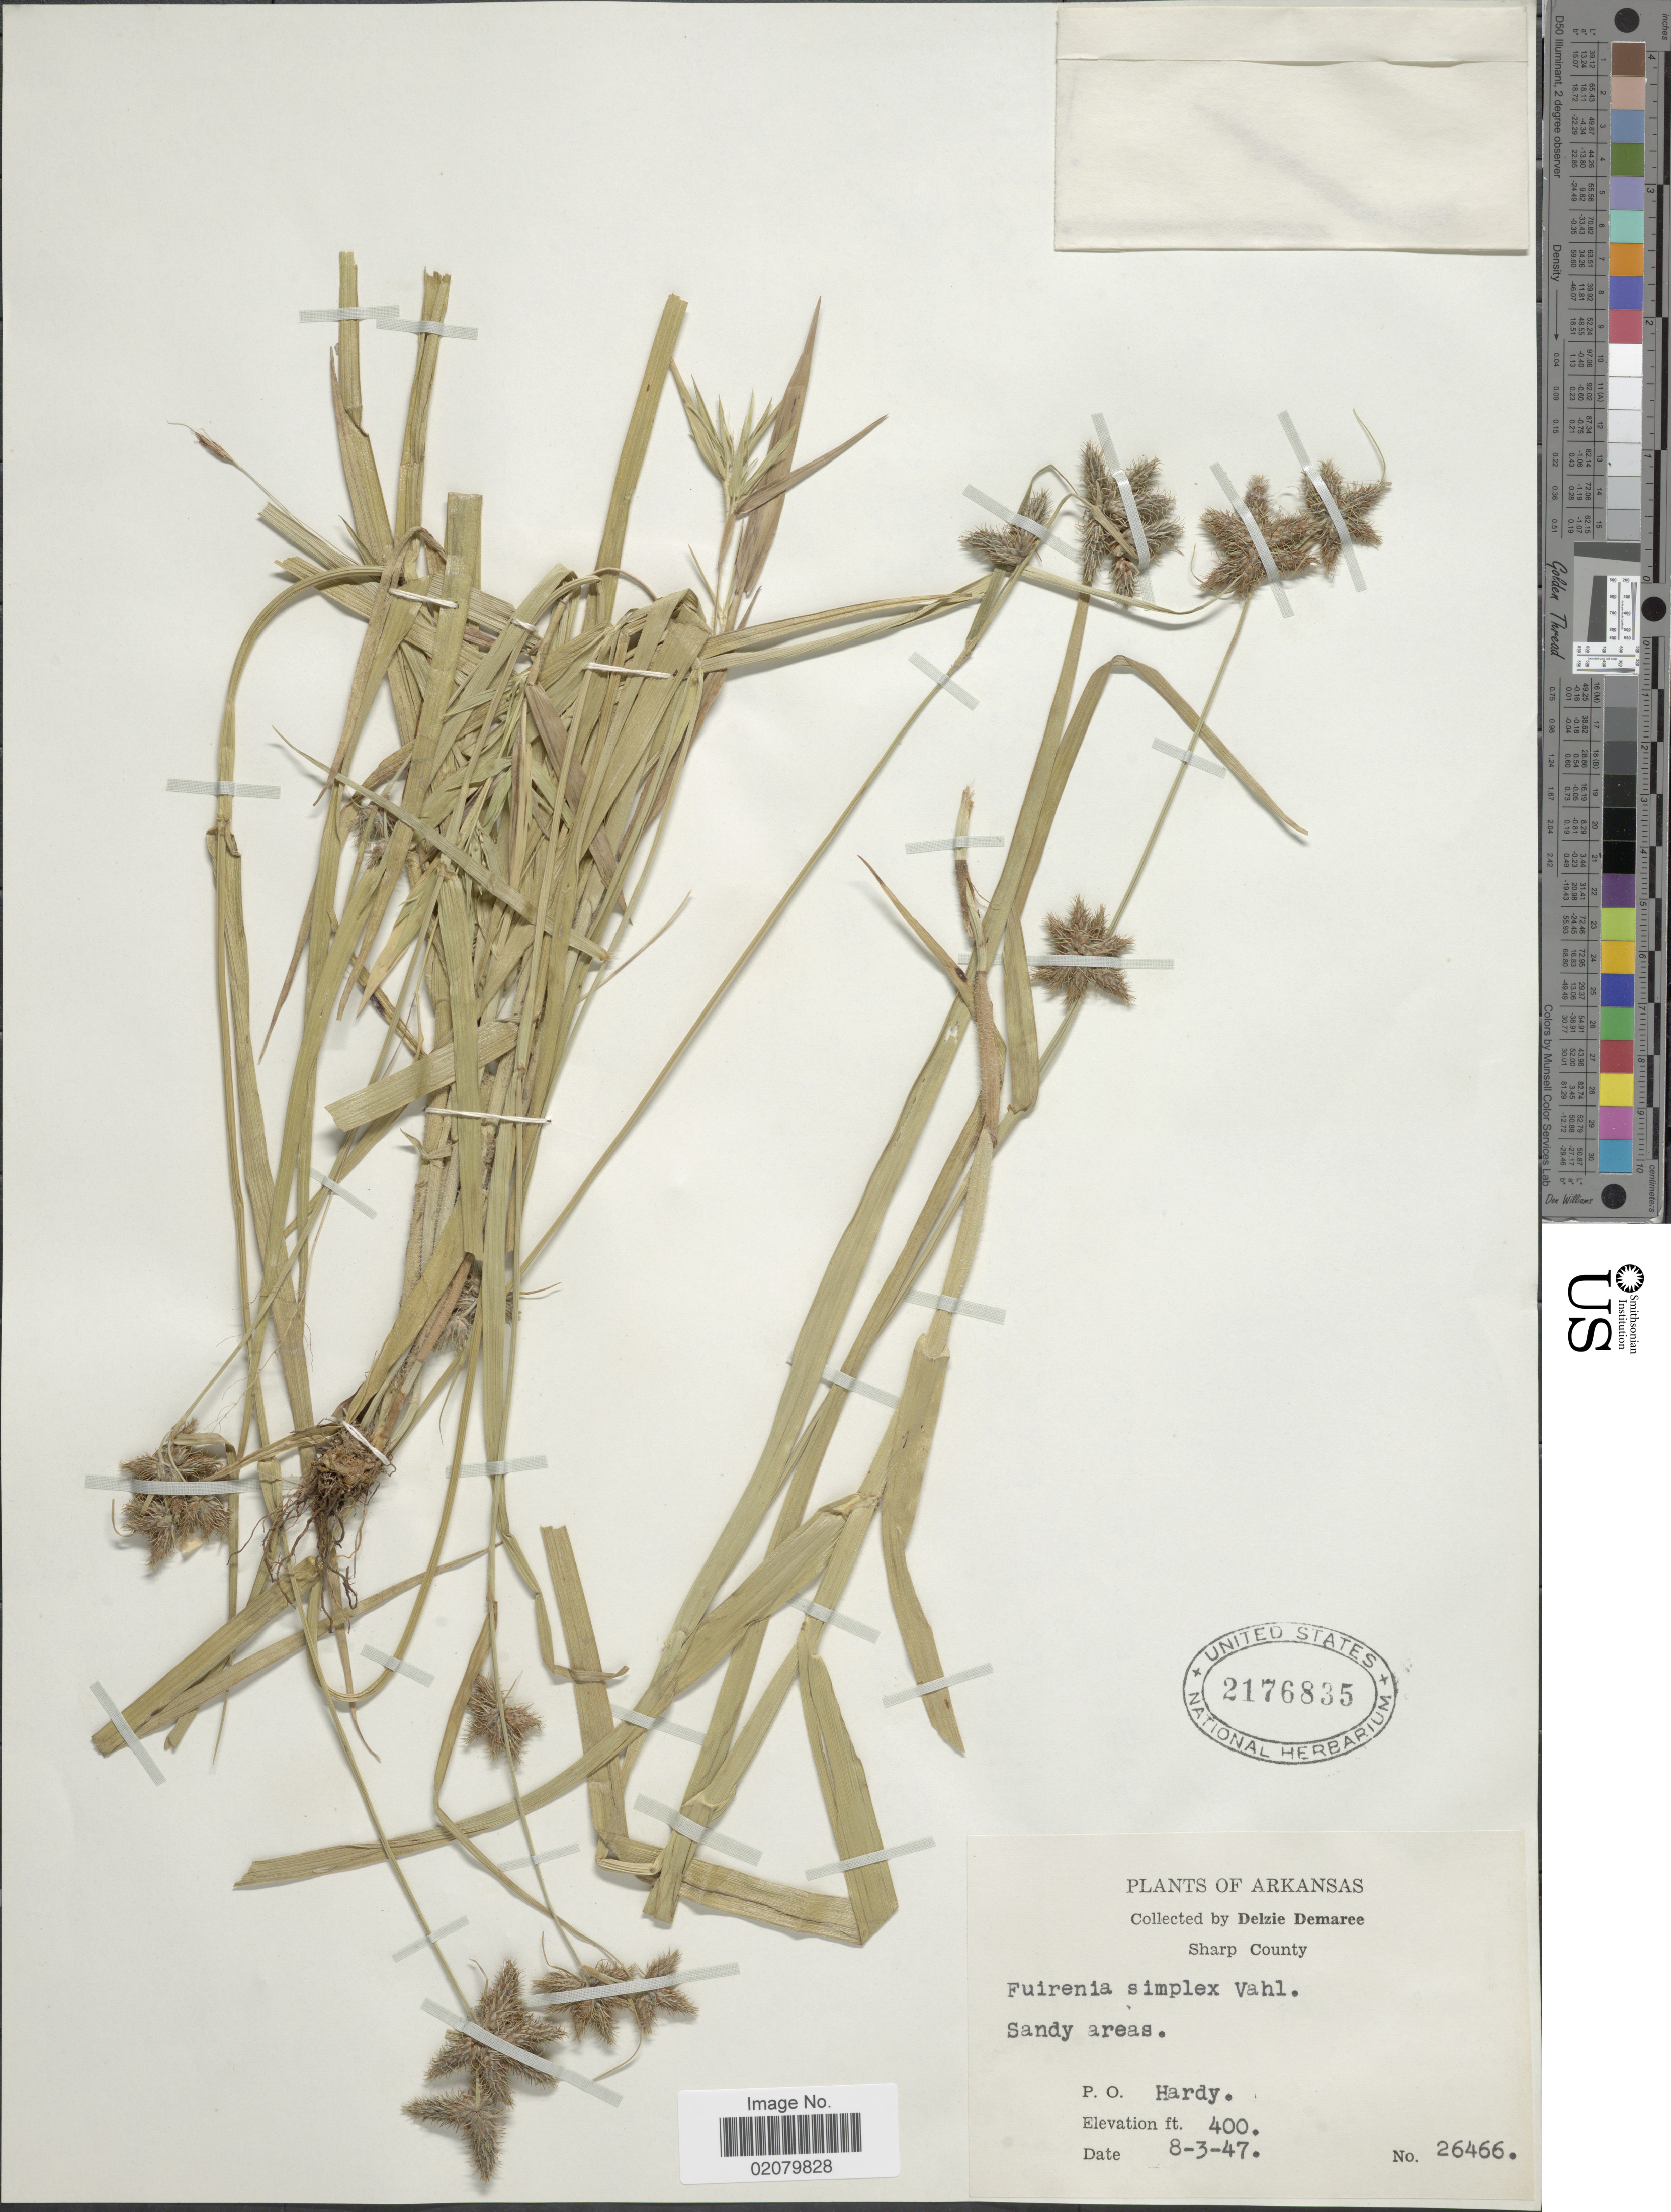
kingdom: Plantae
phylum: Tracheophyta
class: Liliopsida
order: Poales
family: Cyperaceae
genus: Fuirena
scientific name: Fuirena simplex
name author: Vahl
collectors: D. Demaree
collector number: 26466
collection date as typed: Transcribed d/m/y: 3/8/47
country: United States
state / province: Arkansas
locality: Sharp County, Hardy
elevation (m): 122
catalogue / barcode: US 2176835